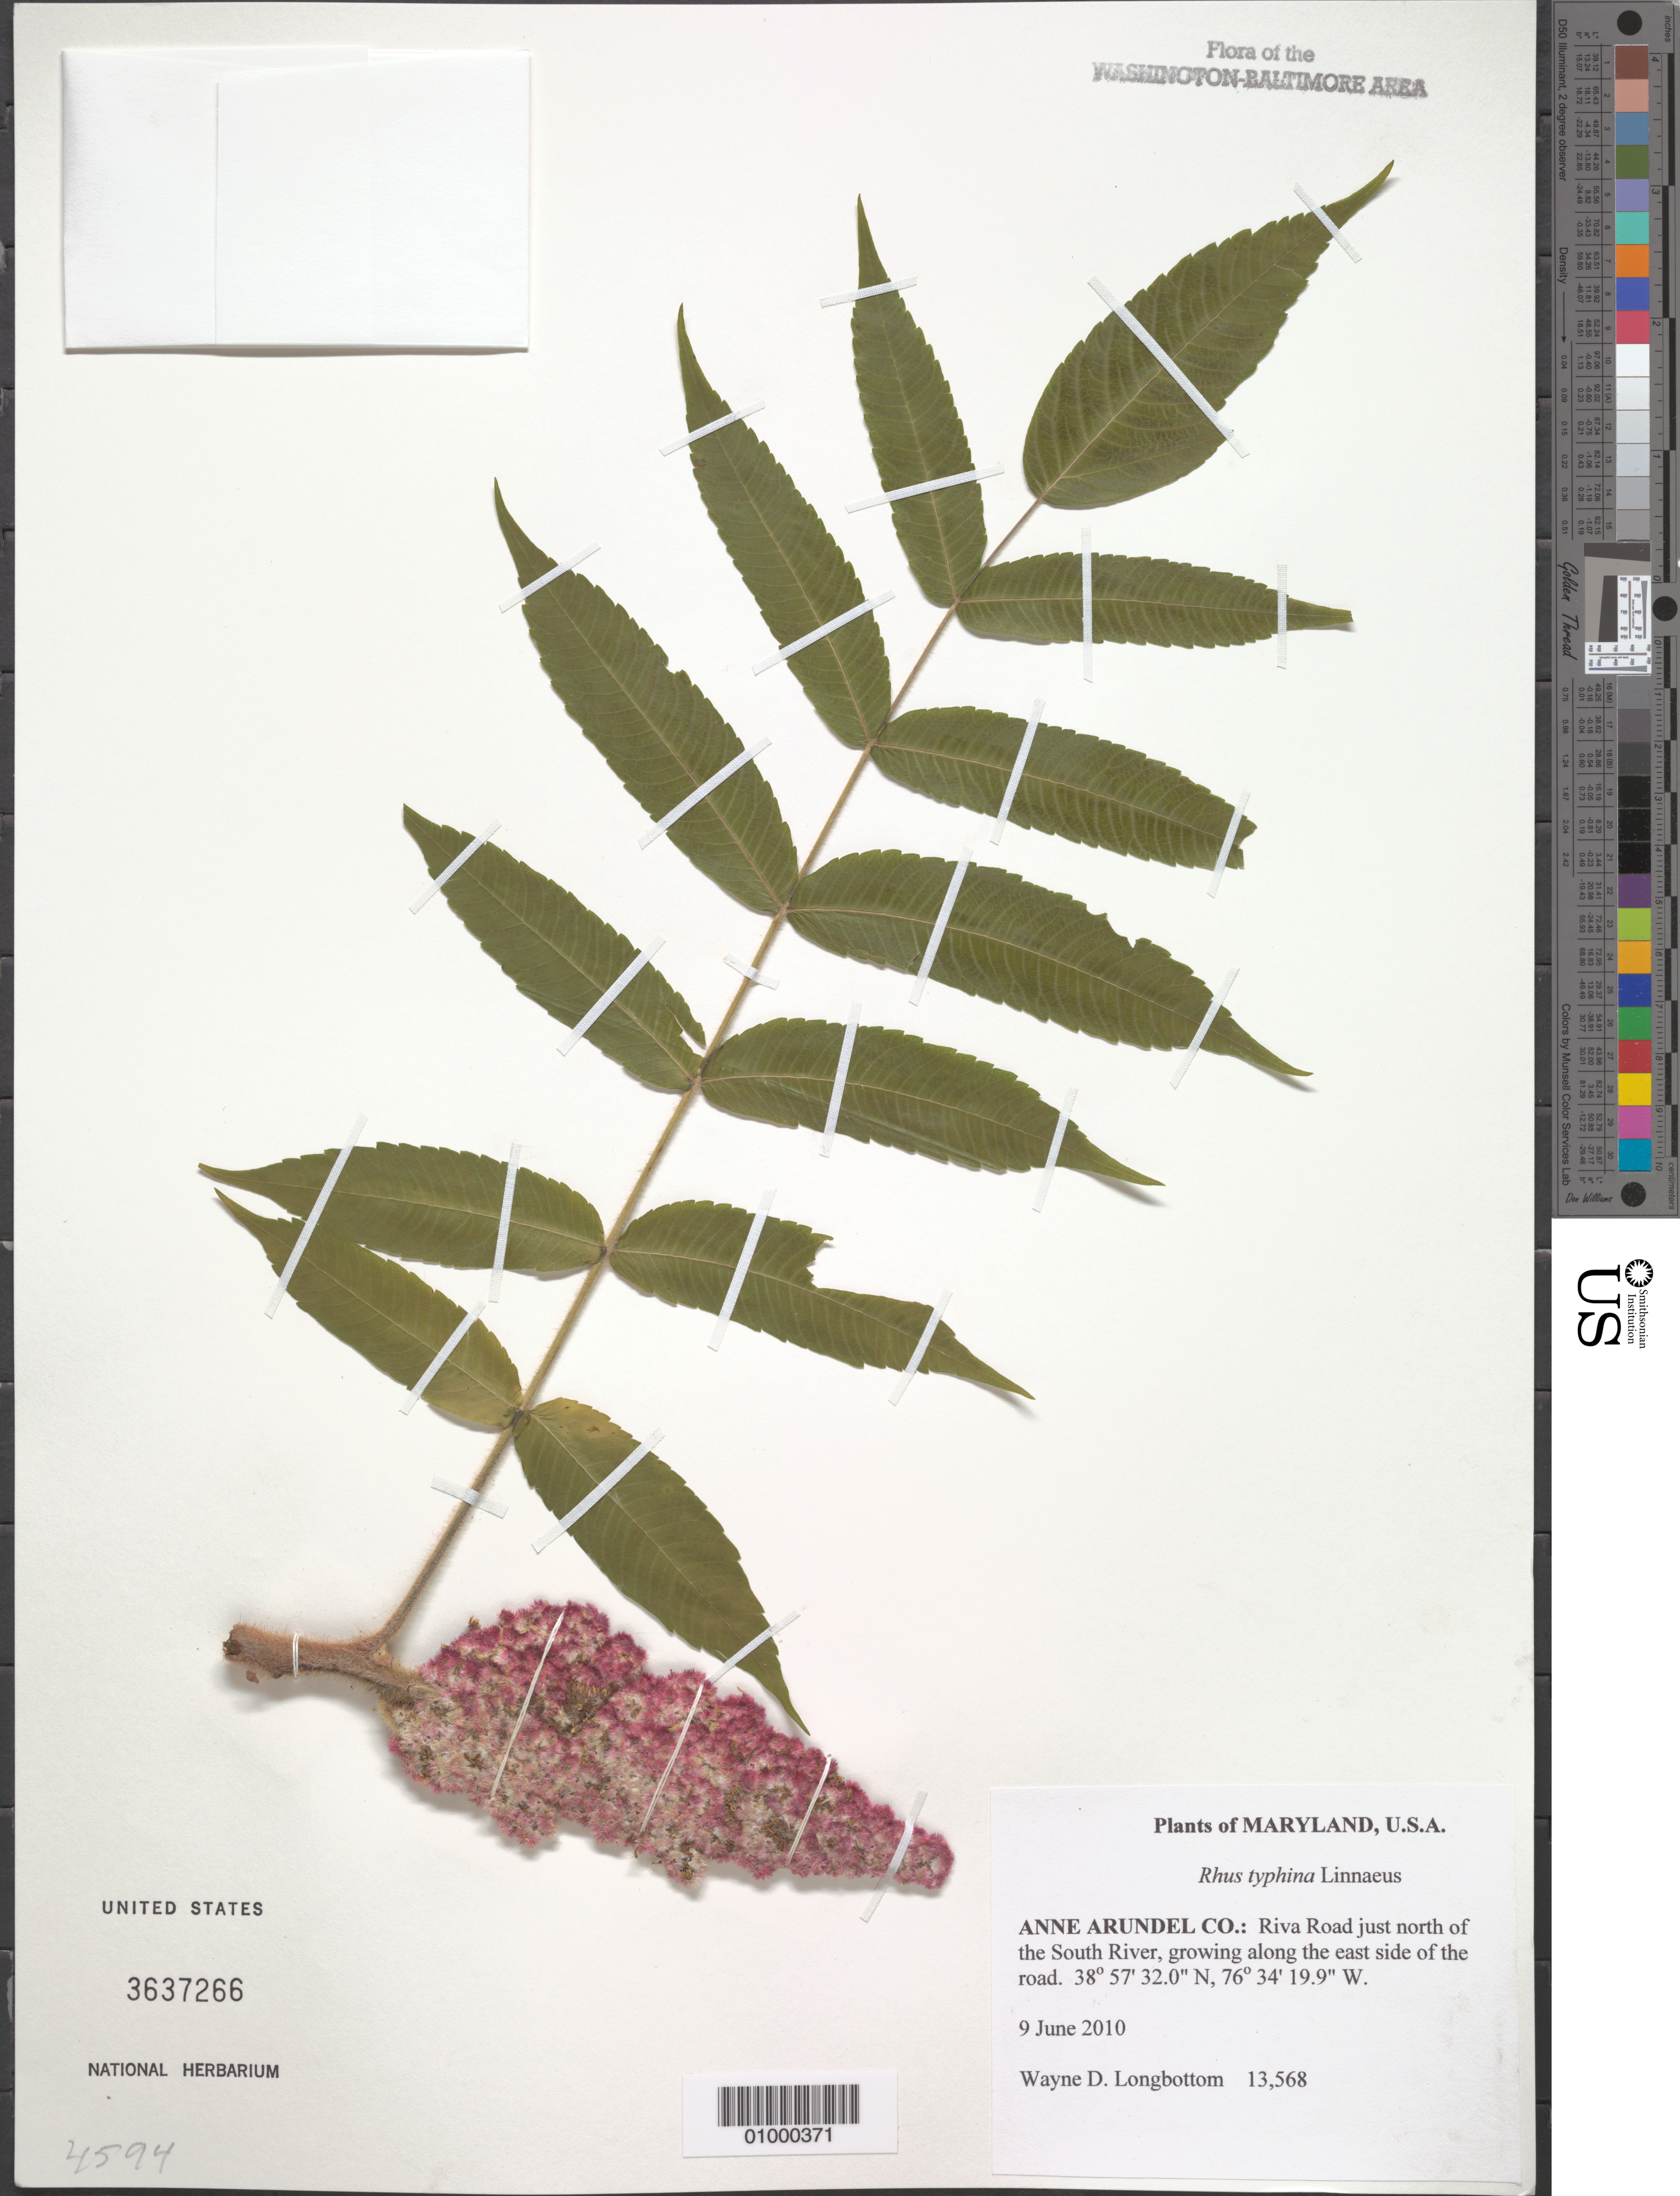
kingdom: Plantae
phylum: Tracheophyta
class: Magnoliopsida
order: Sapindales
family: Anacardiaceae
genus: Rhus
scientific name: Rhus typhina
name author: L.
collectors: W. D. Longbottom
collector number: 13568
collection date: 2010-06-09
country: United States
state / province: Maryland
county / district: Anne Arundel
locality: Riva Road just north of the South River, growing along the east side of the road.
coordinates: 38 57 32 N, 76 34 19.9 W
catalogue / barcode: US 3637266